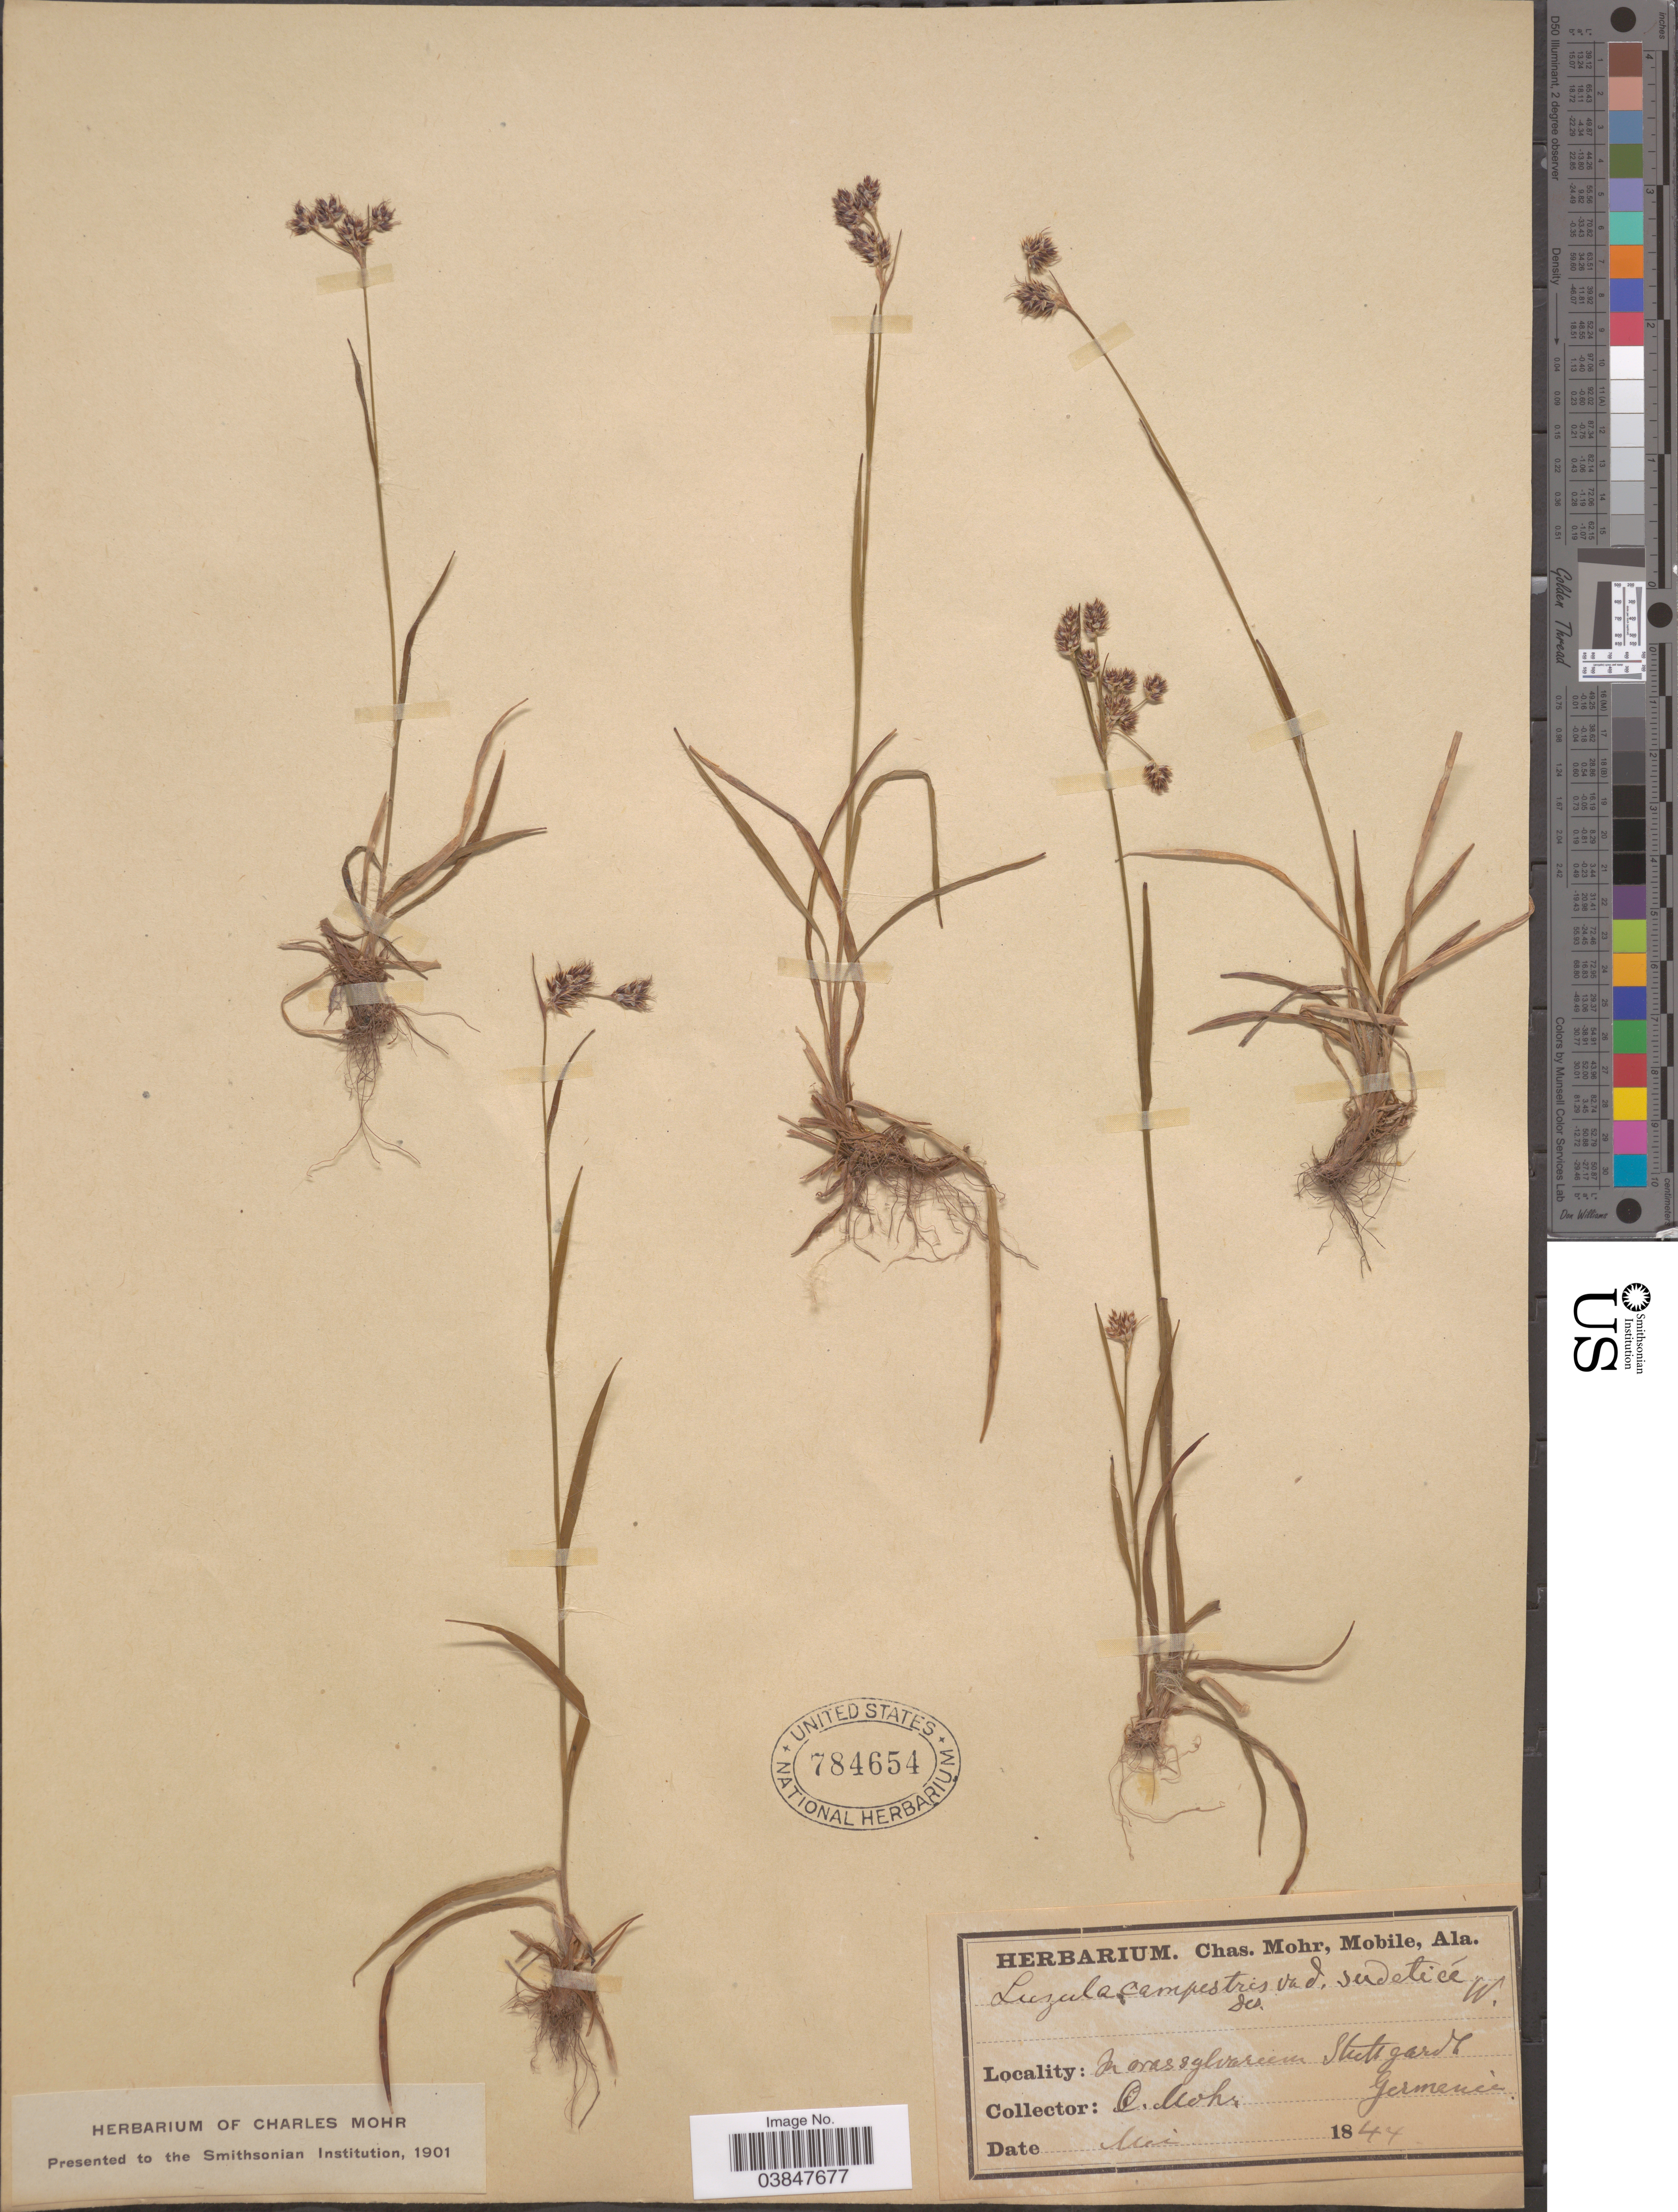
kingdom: Plantae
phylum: Tracheophyta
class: Liliopsida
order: Poales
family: Juncaceae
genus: Luzula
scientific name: Luzula campestris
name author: (L.) DC.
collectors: Mohr, C. T. (herbarium)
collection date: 1844-05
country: Germany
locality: In oras [interpreted] & sylvarium Stuttgardt Germenci.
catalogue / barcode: US 784654